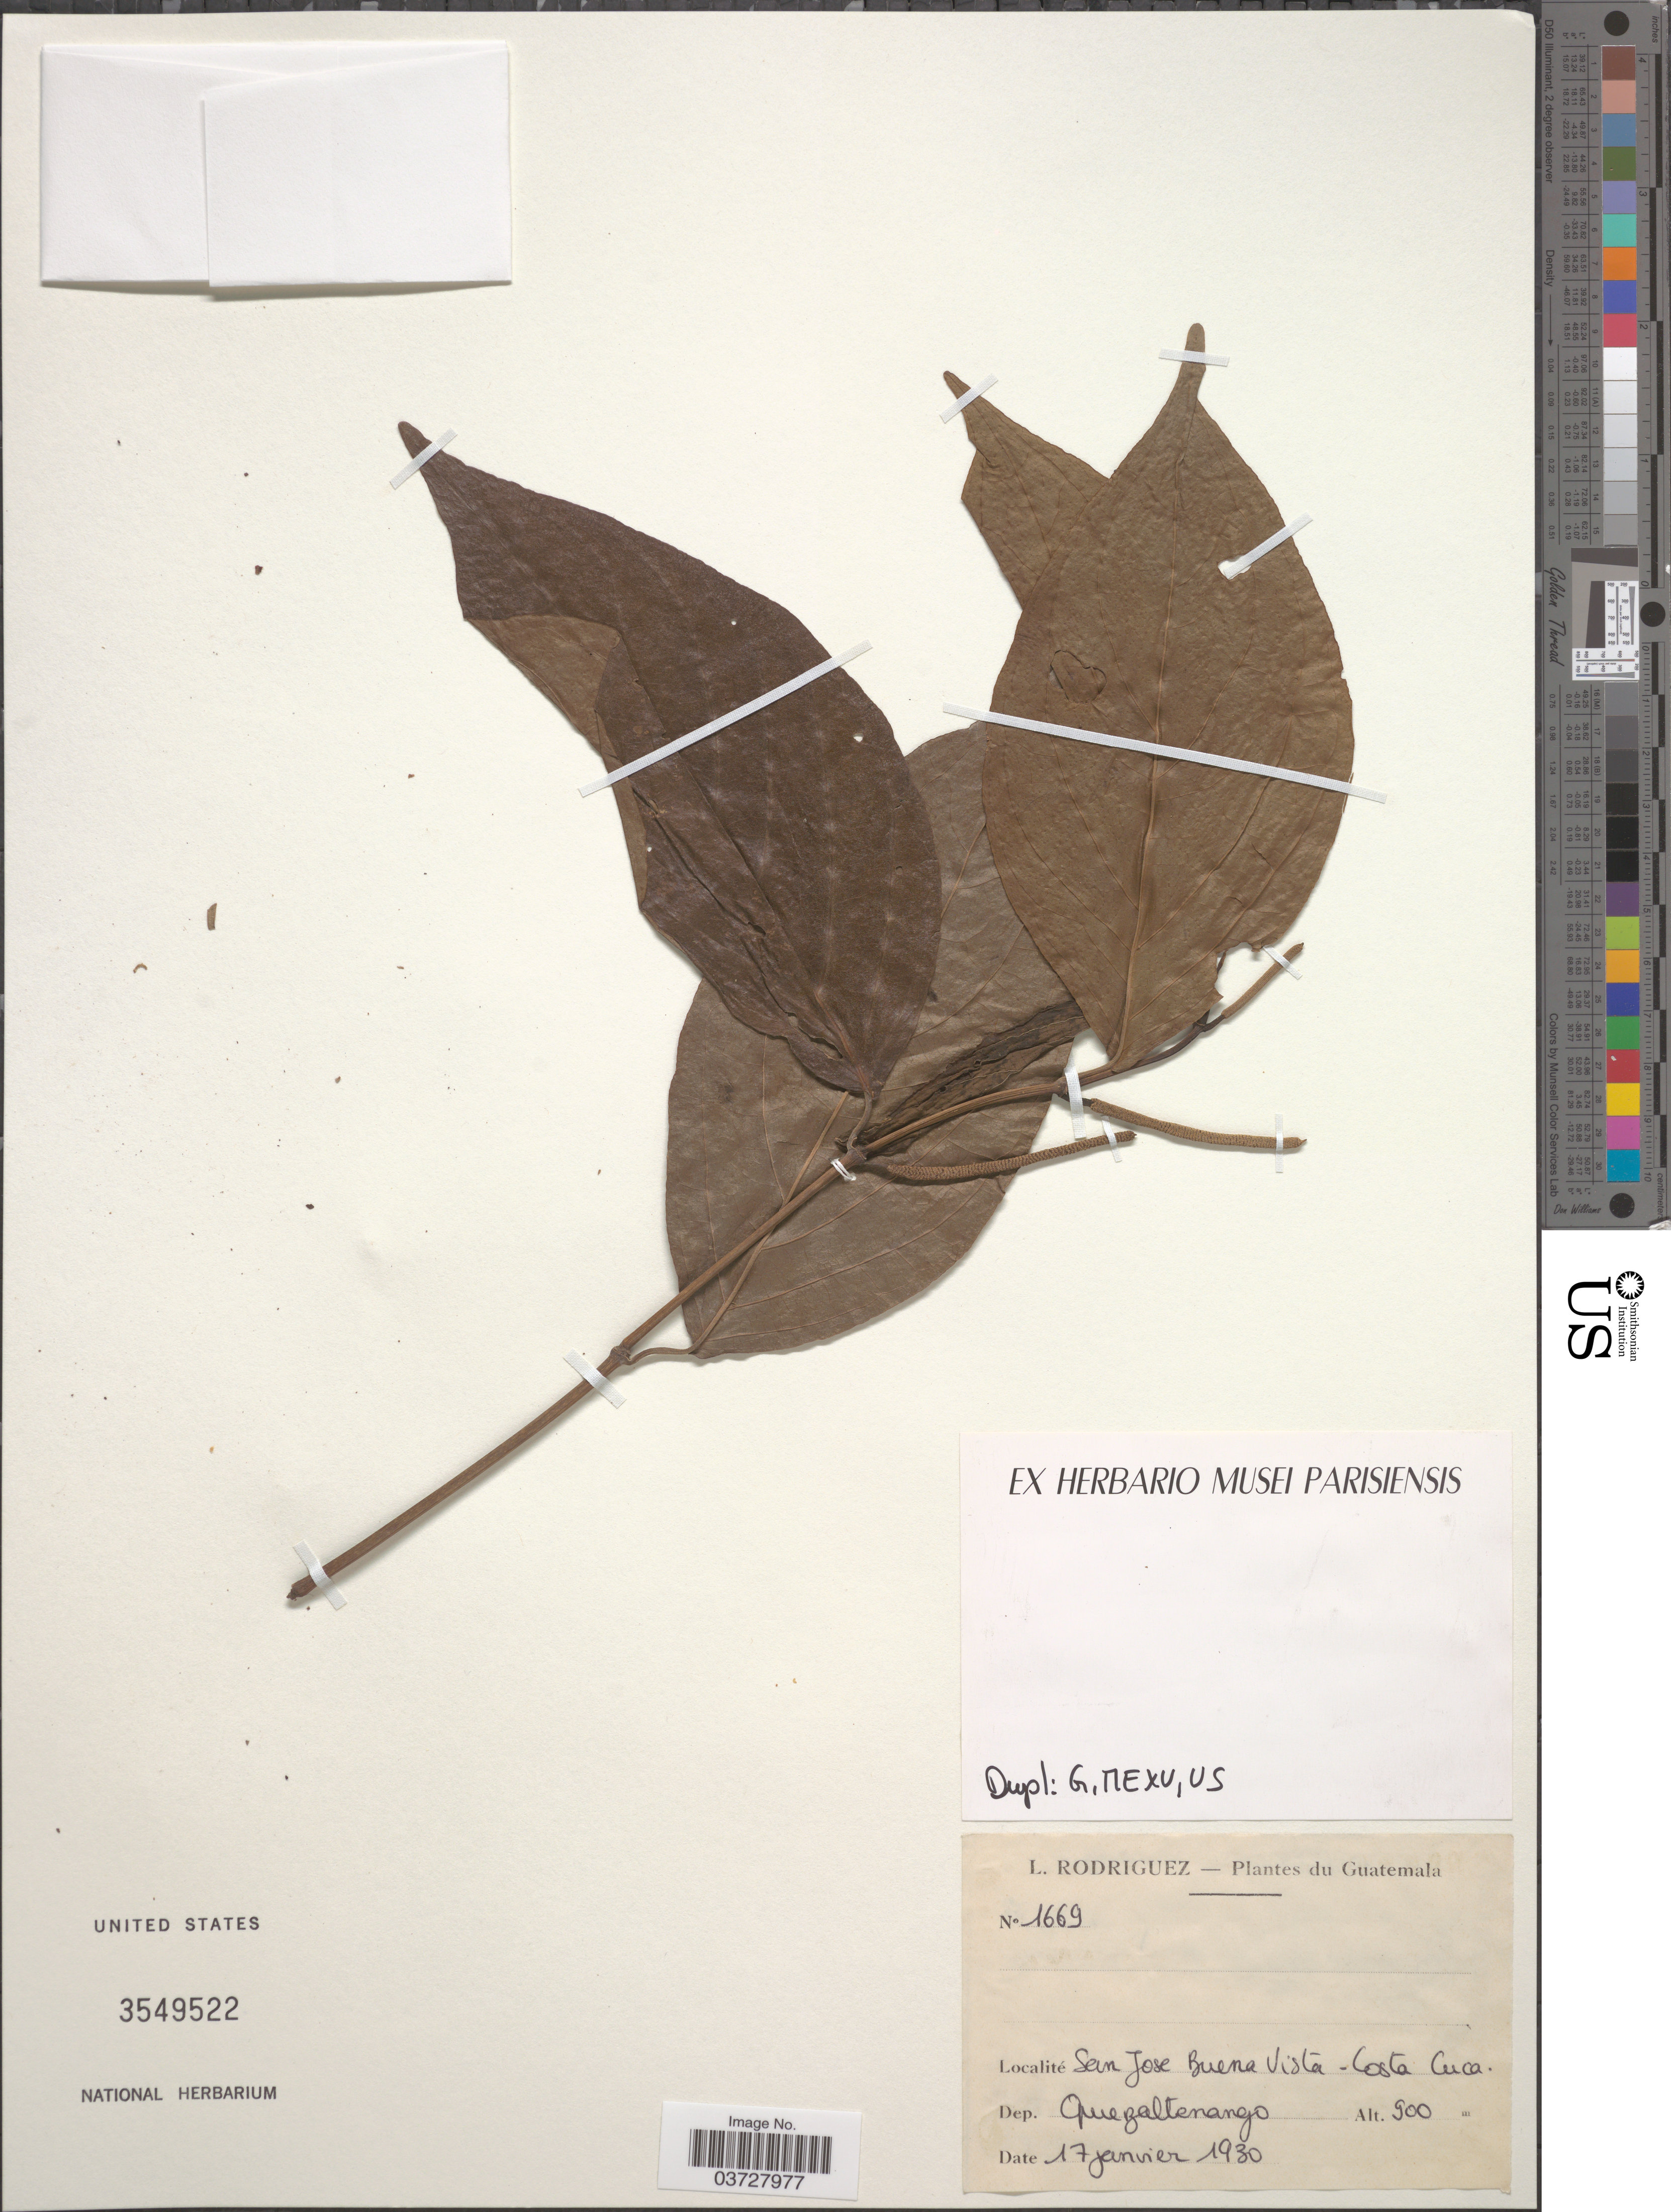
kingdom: Plantae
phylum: Tracheophyta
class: Magnoliopsida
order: Piperales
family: Piperaceae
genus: Piper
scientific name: Piper sp.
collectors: L. Rodriguez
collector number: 1669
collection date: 1930-01-17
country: Guatemala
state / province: Quetzaltenango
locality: San Jose Buena Vista - Costa Cuca. Dep. Quezaltenango.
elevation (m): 900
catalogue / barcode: US 3549522